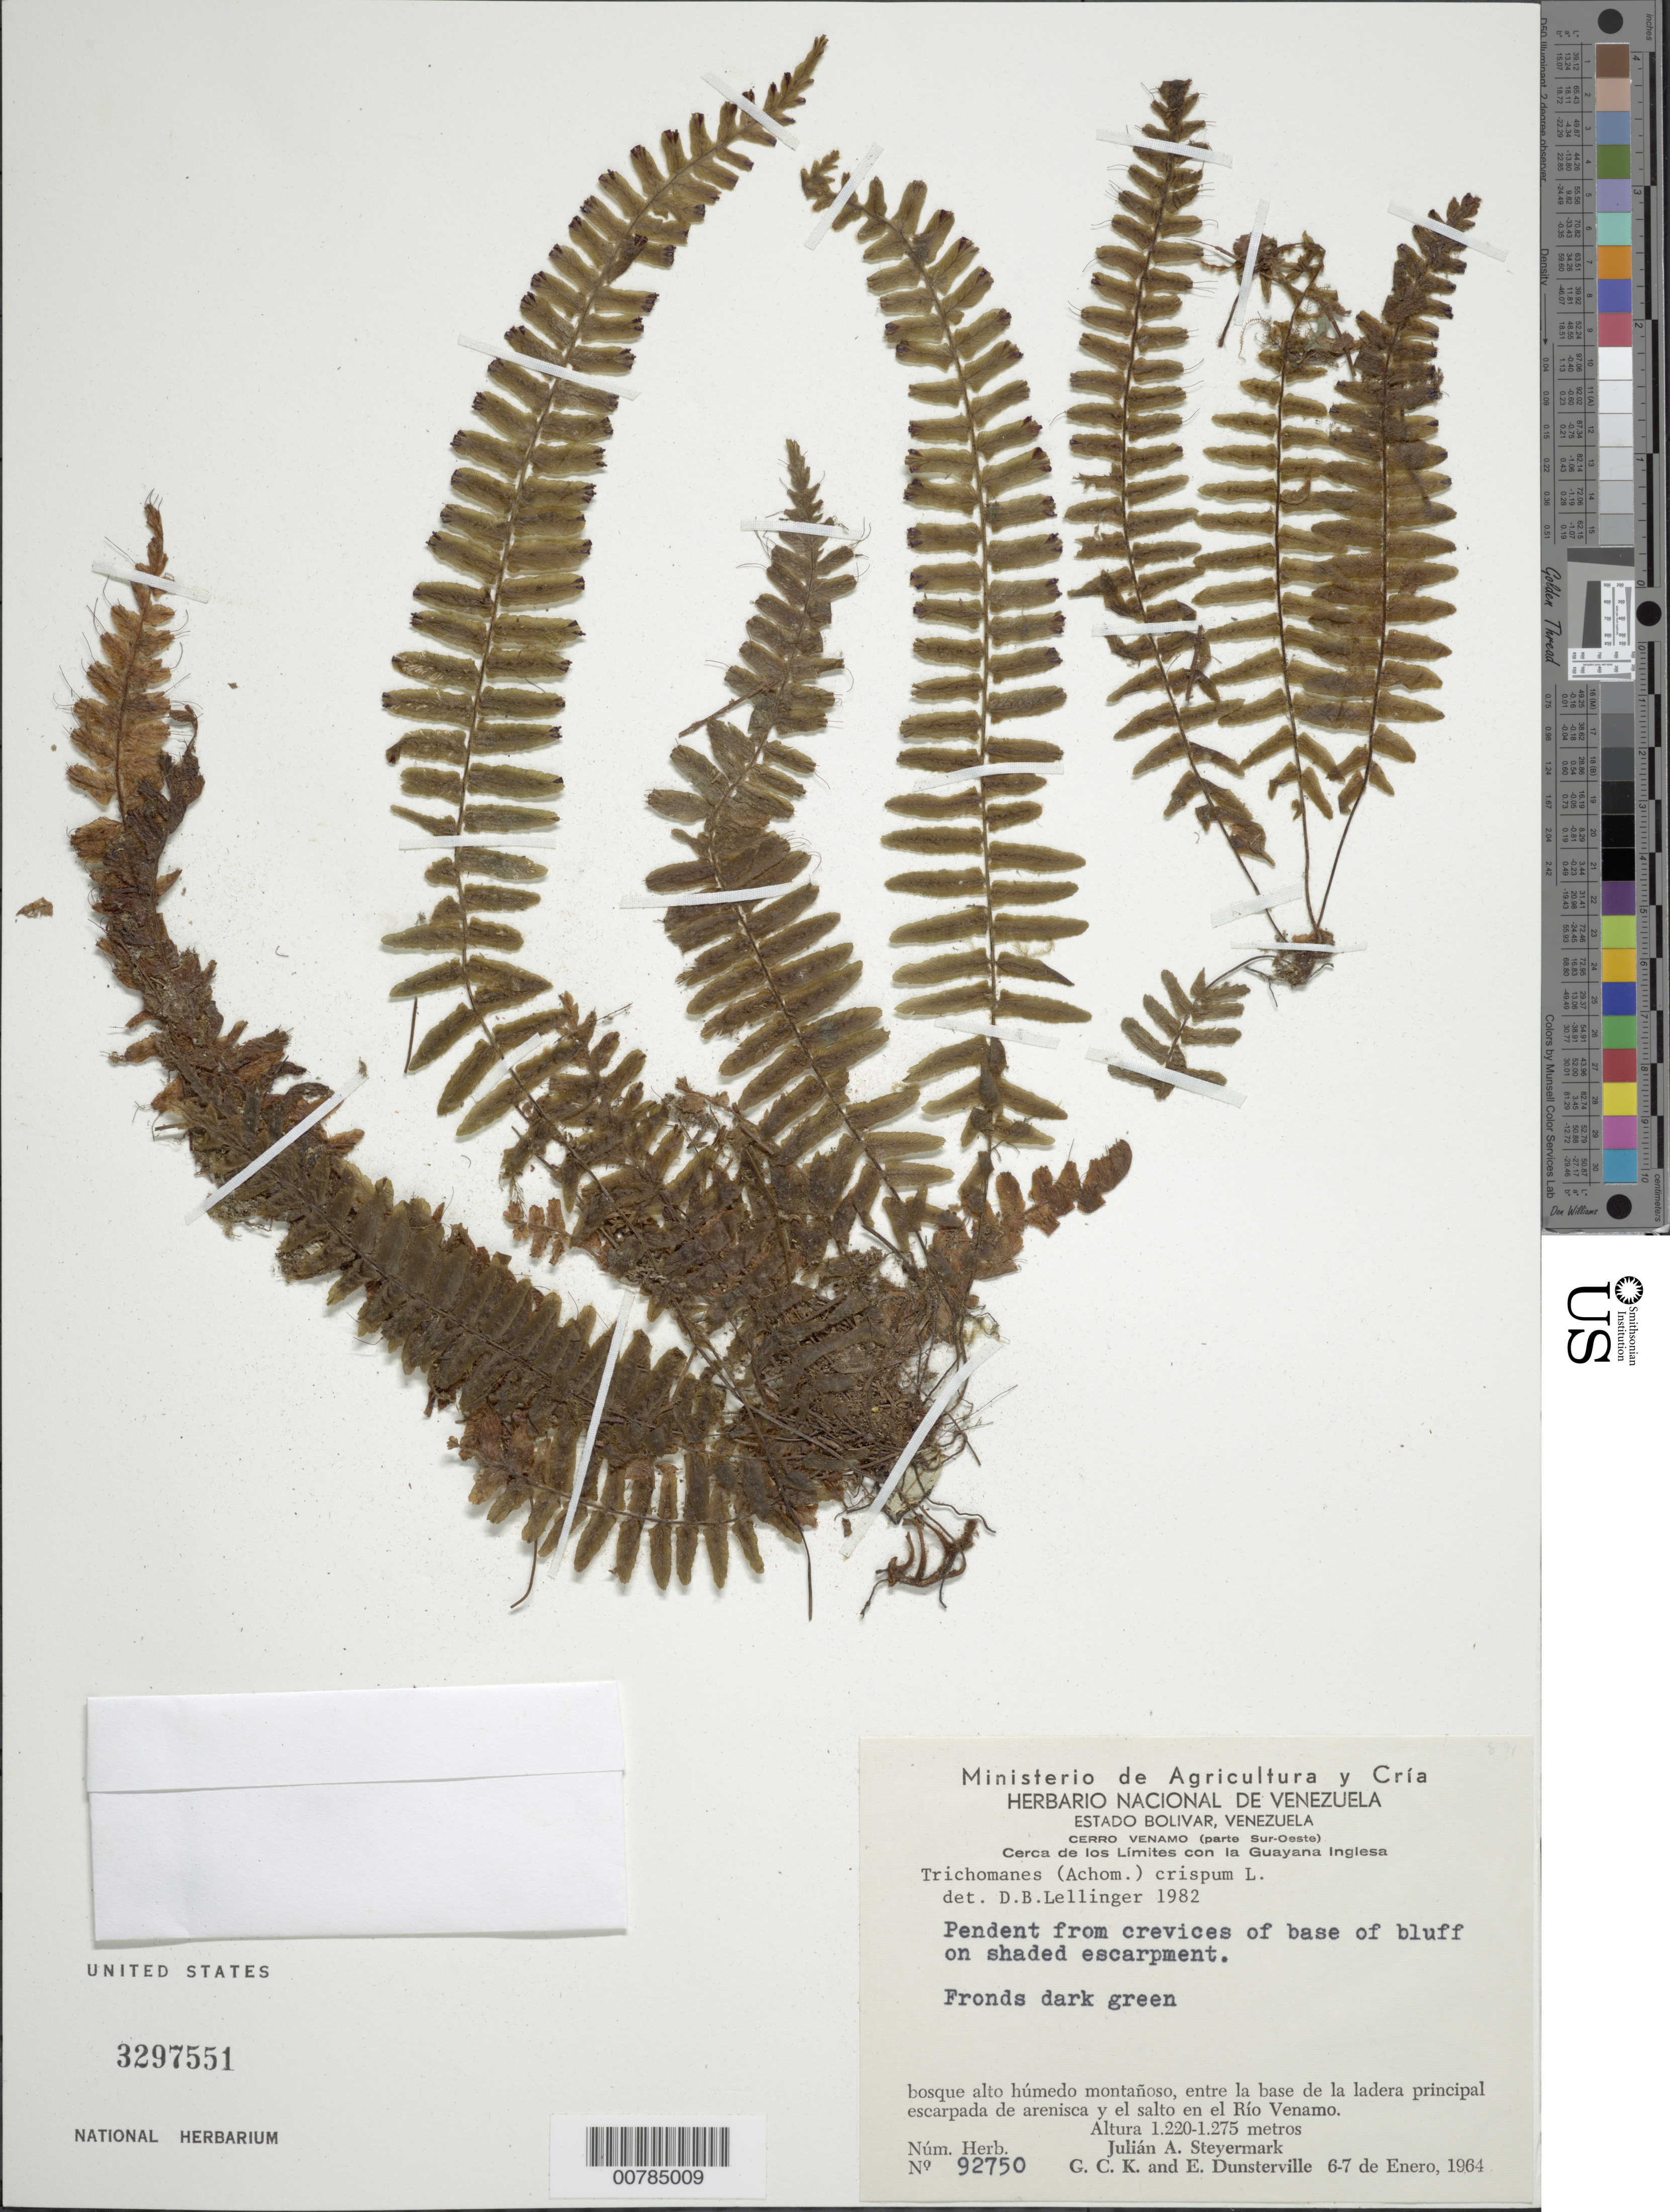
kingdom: Plantae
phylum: Tracheophyta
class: Polypodiopsida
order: Hymenophyllales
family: Hymenophyllaceae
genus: Trichomanes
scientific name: Trichomanes crispum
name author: L.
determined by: Lellinger, David B., (BOT), Smithsonian Institution - National Museum of Natural History (UNITED STATES)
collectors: J. Steyermark, G. C. K. Dunsterville & E. Dunsterville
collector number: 92750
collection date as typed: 6-Jan-64 to 7-Jan-64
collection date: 1964-01-06/1964-01-07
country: Venezuela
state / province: Bolívar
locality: Cerro Venamo, Río Venamo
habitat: Crevices of base of bluff on shaded escarpment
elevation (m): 1220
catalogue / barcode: US 3297551